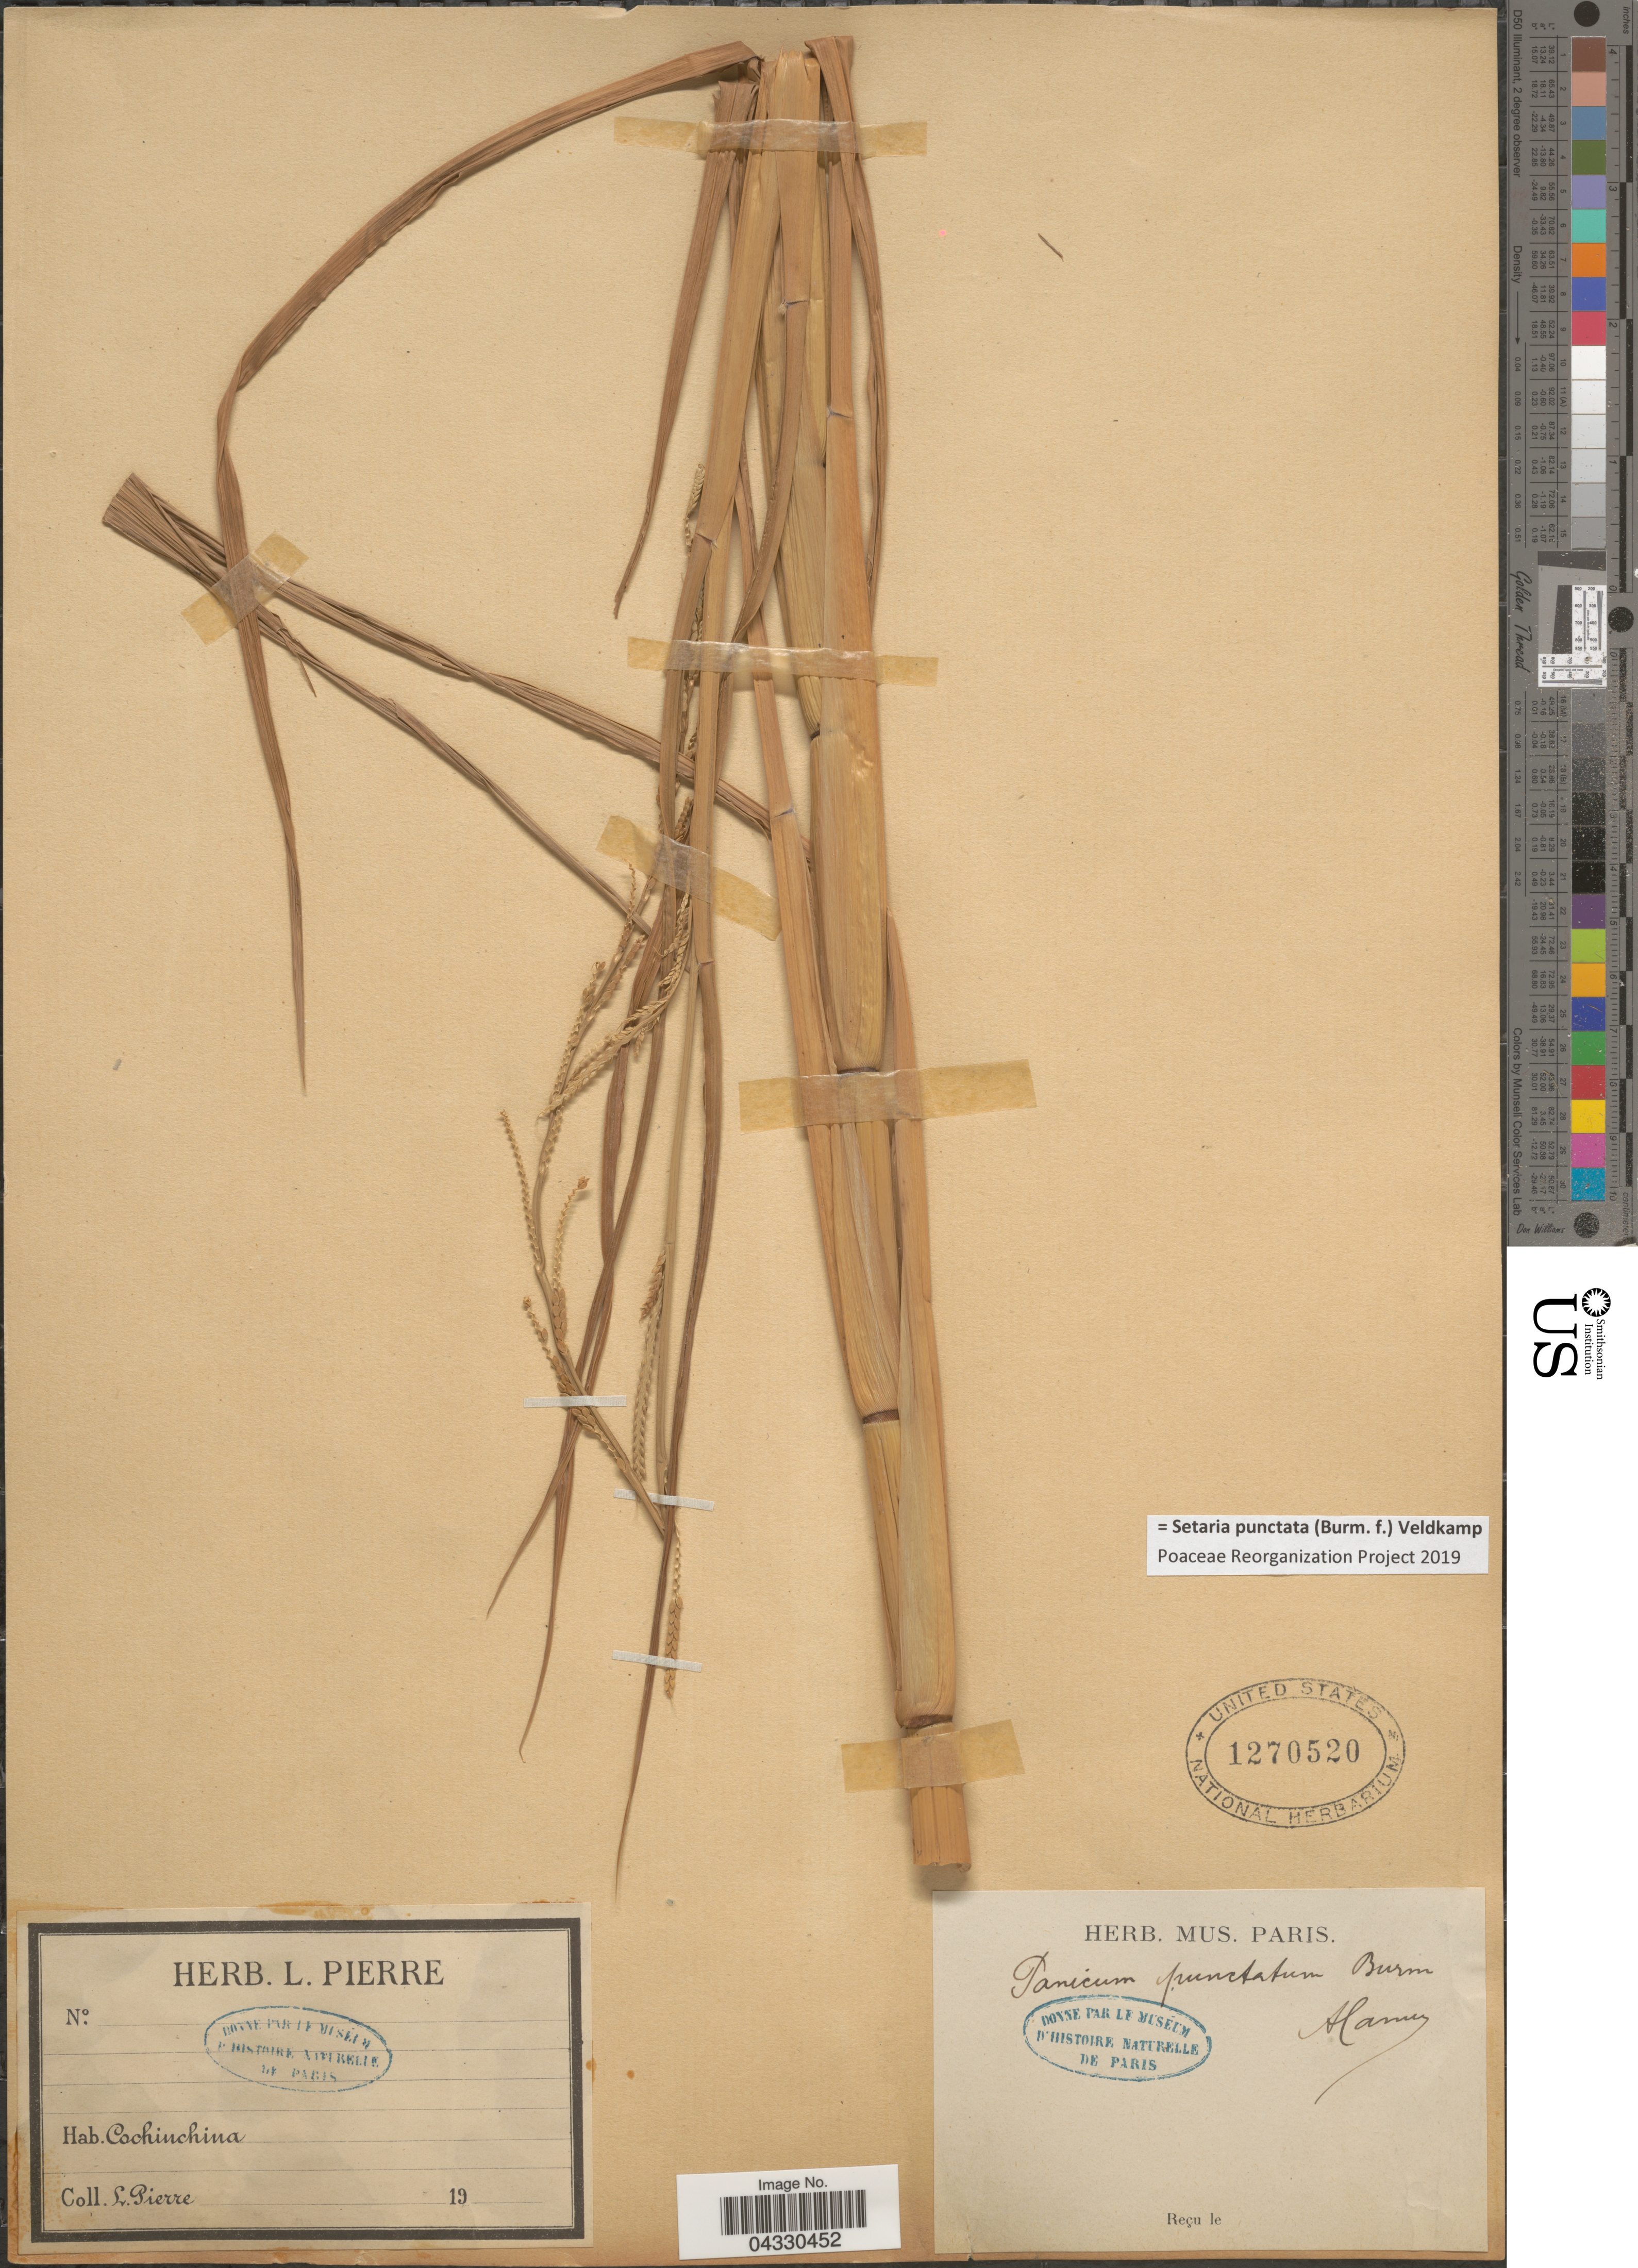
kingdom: Plantae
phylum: Tracheophyta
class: Liliopsida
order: Poales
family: Poaceae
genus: Setaria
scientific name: Setaria punctata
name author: (Burm. f.) Veldkamp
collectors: L. Pierre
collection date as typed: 19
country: Vietnam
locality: Cochinchina.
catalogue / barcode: US 1270520